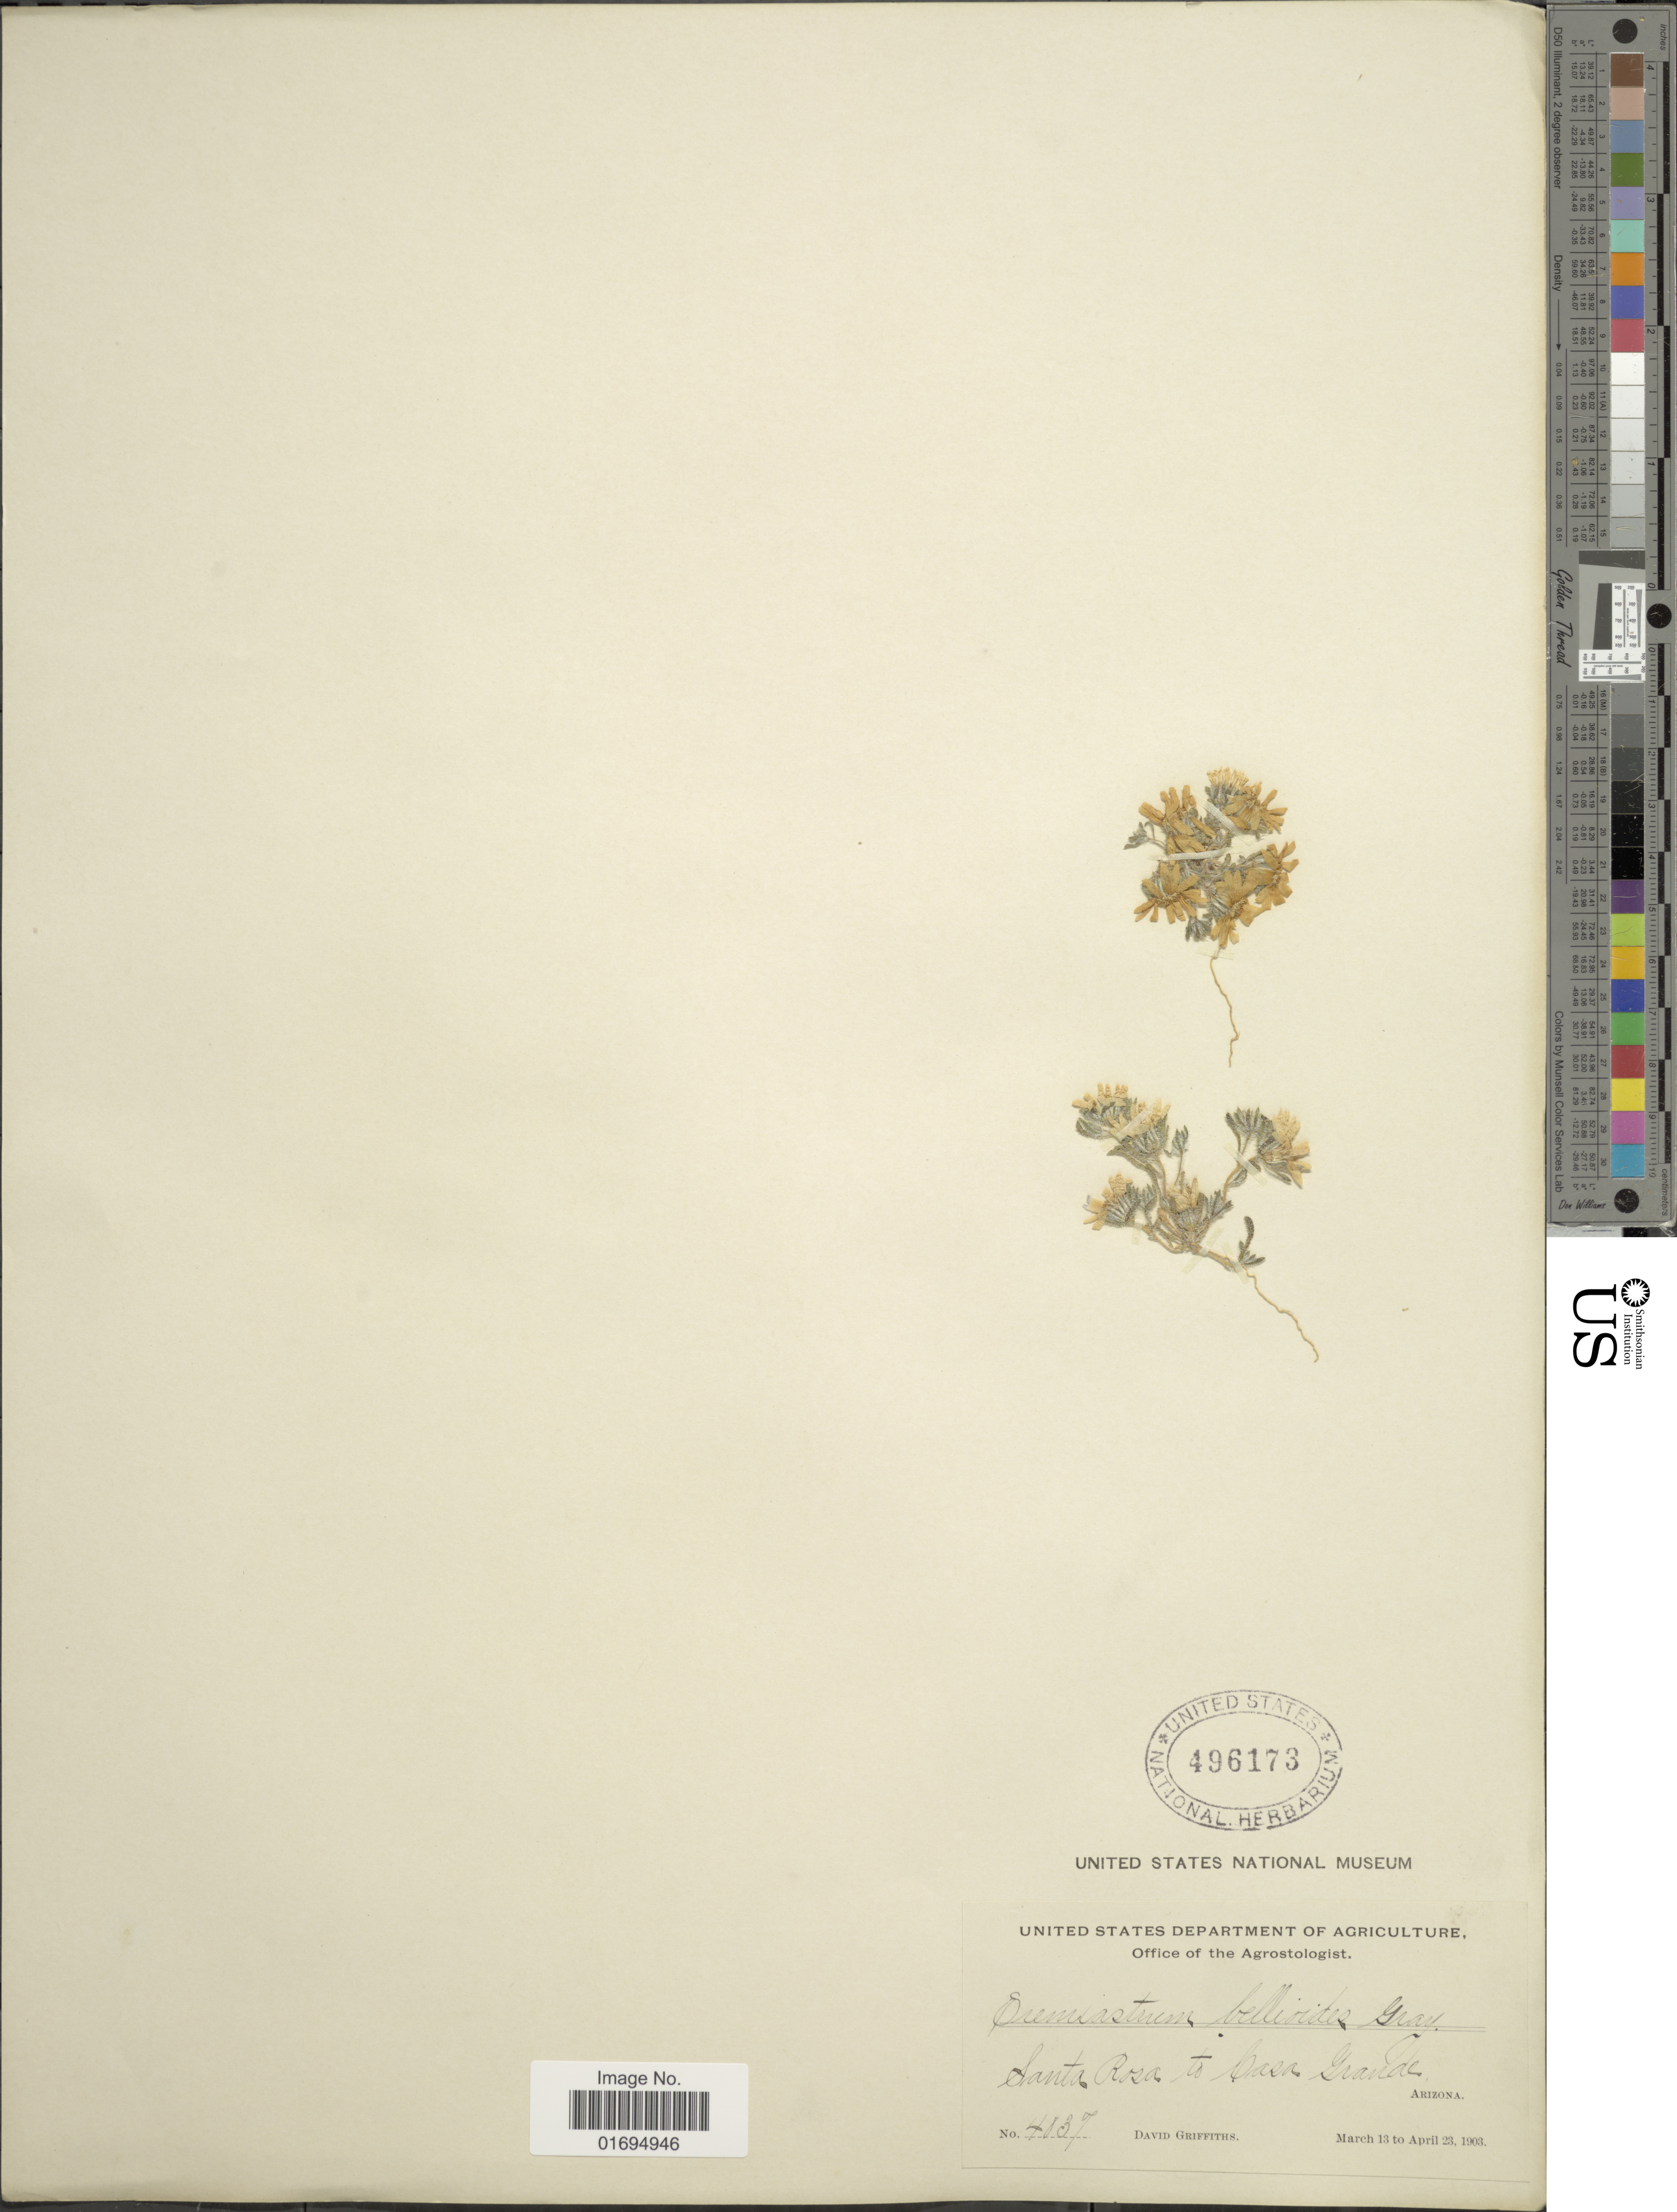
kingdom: Plantae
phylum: Tracheophyta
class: Magnoliopsida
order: Asterales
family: Asteraceae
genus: Monoptilon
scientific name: Monoptilon bellioides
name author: (A. Gray) H.M. Hall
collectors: D. Griffiths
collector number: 4137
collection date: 1903-03-13/1903-04-23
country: United States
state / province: Arizona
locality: Santa Rosa to Casa Grande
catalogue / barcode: US 496173